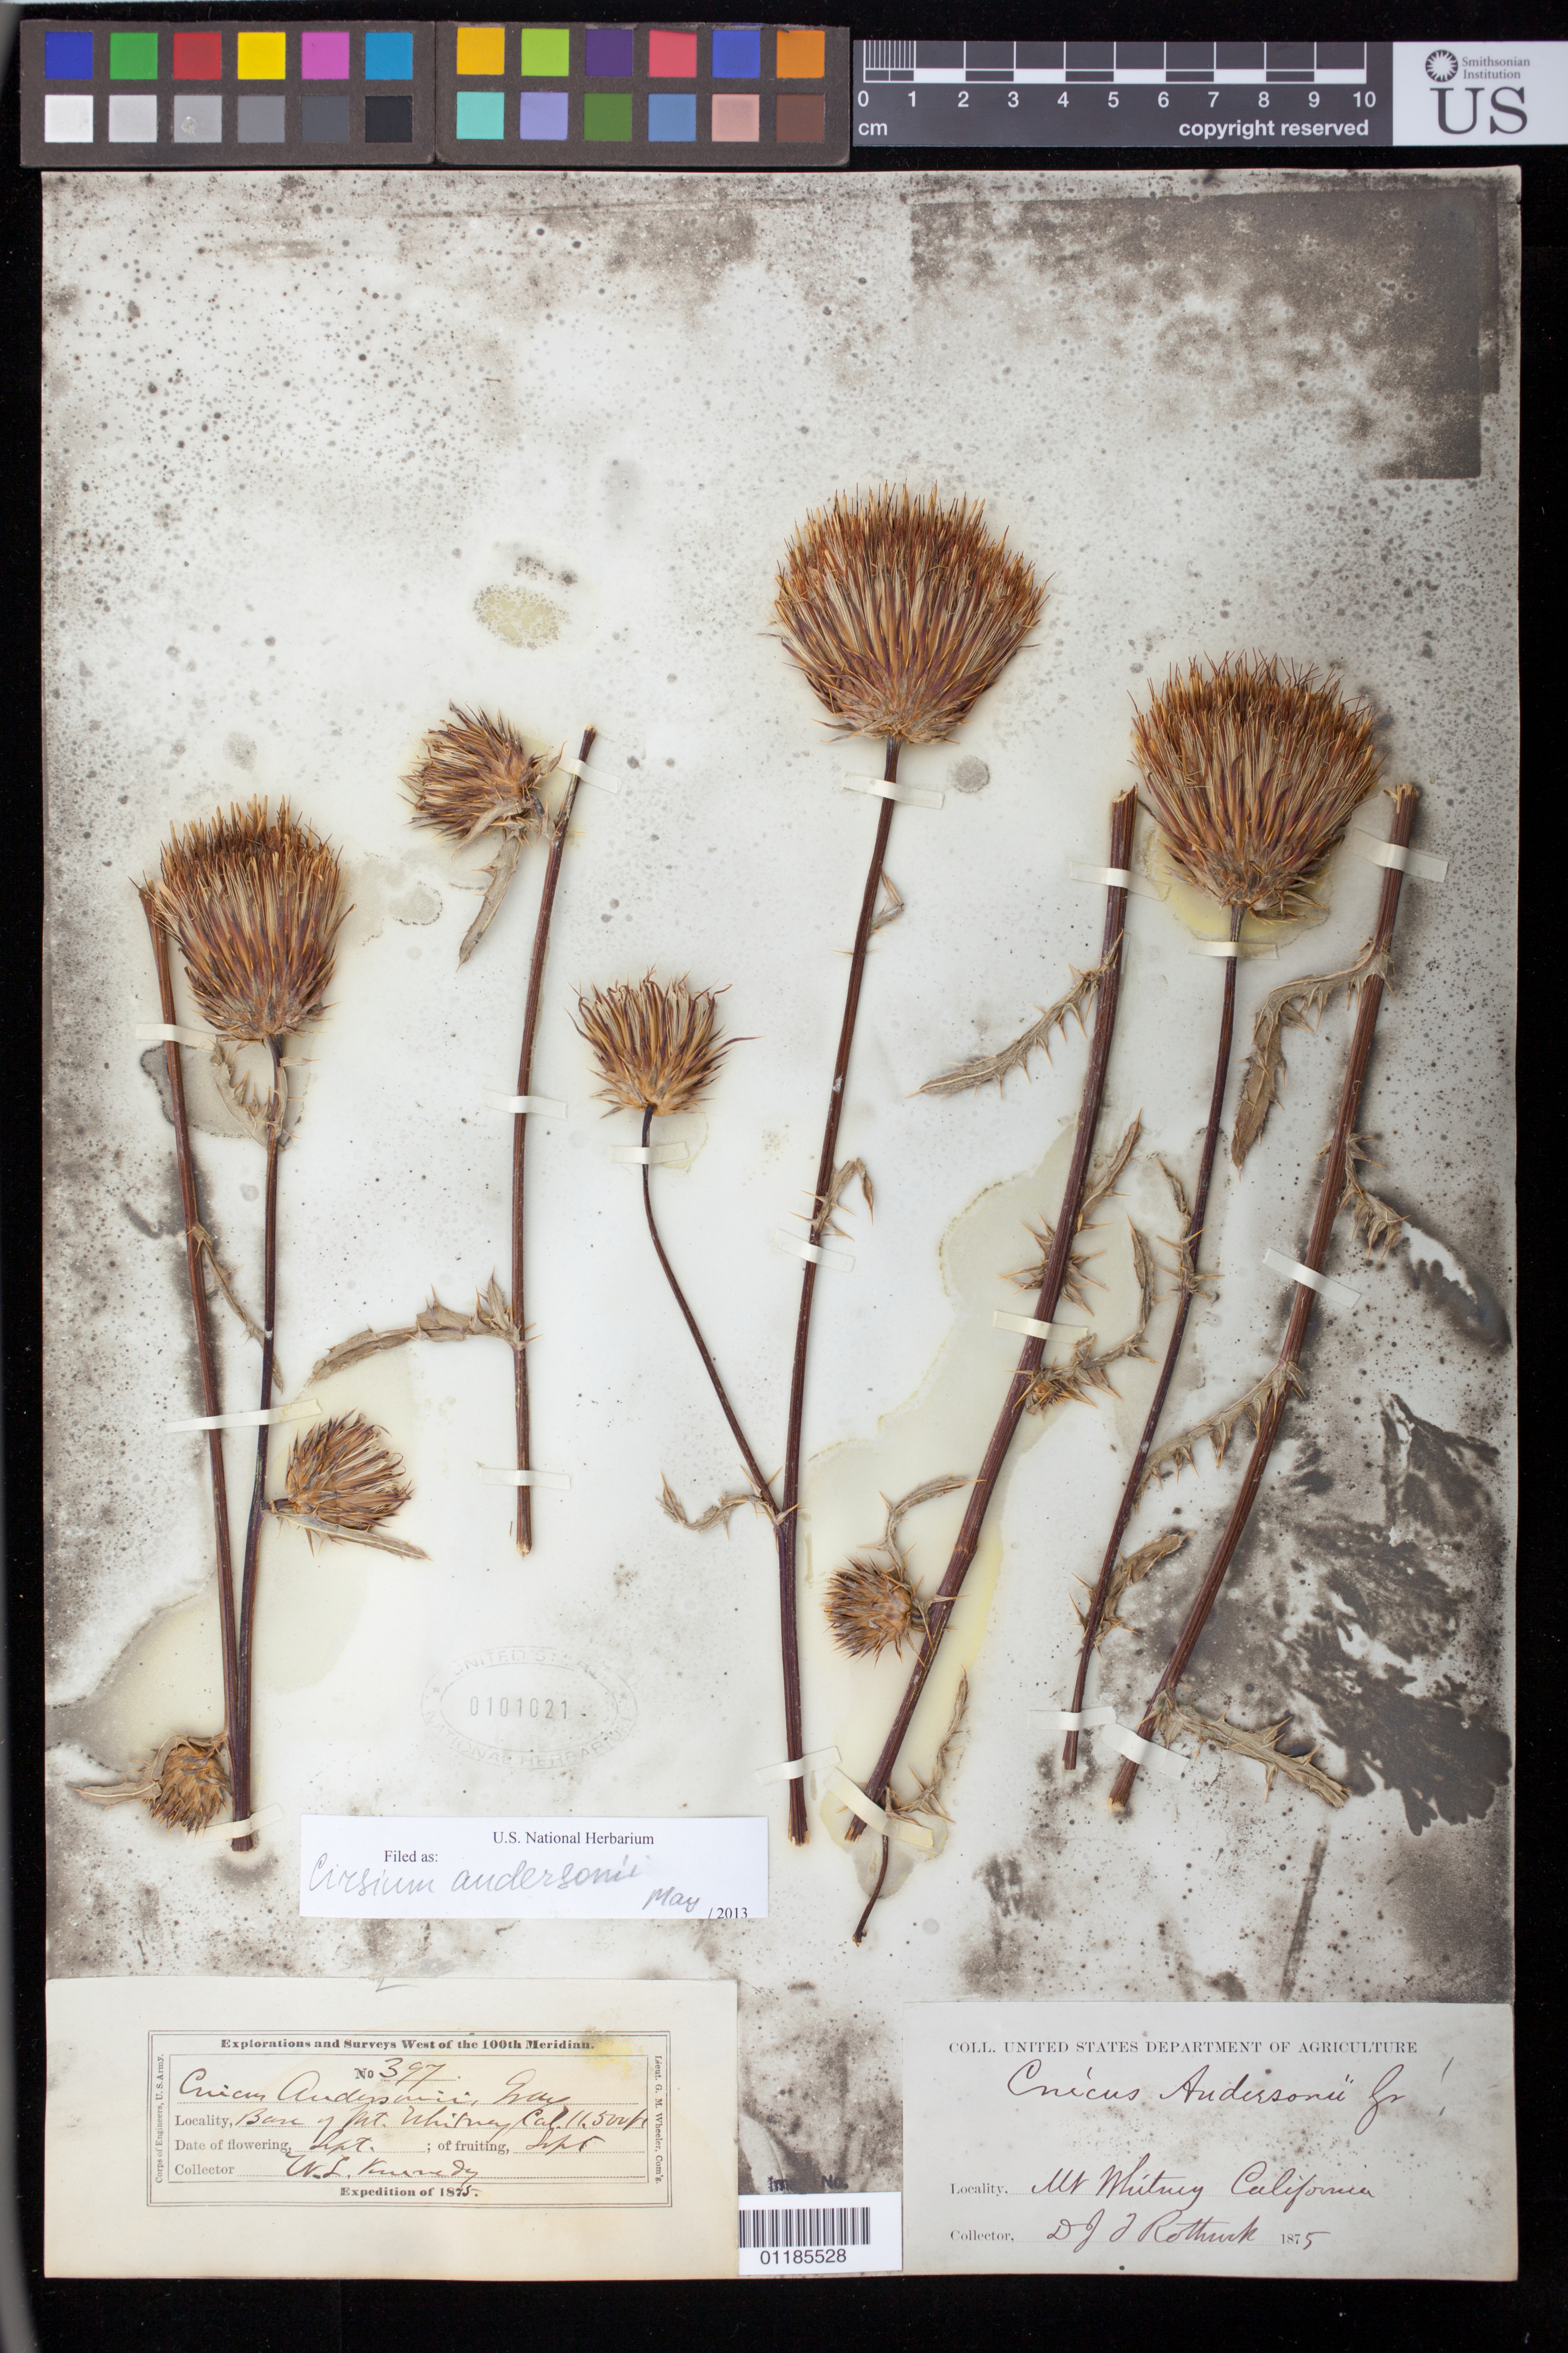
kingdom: Plantae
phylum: Tracheophyta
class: Magnoliopsida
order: Asterales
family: Asteraceae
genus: Cirsium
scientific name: Cirsium andersonii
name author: (A. Gray) Petr.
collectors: J. T. Rothrock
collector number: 397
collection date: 1875-09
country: United States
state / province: California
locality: Base of Mt. Whitney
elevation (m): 3505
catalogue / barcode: US 101021